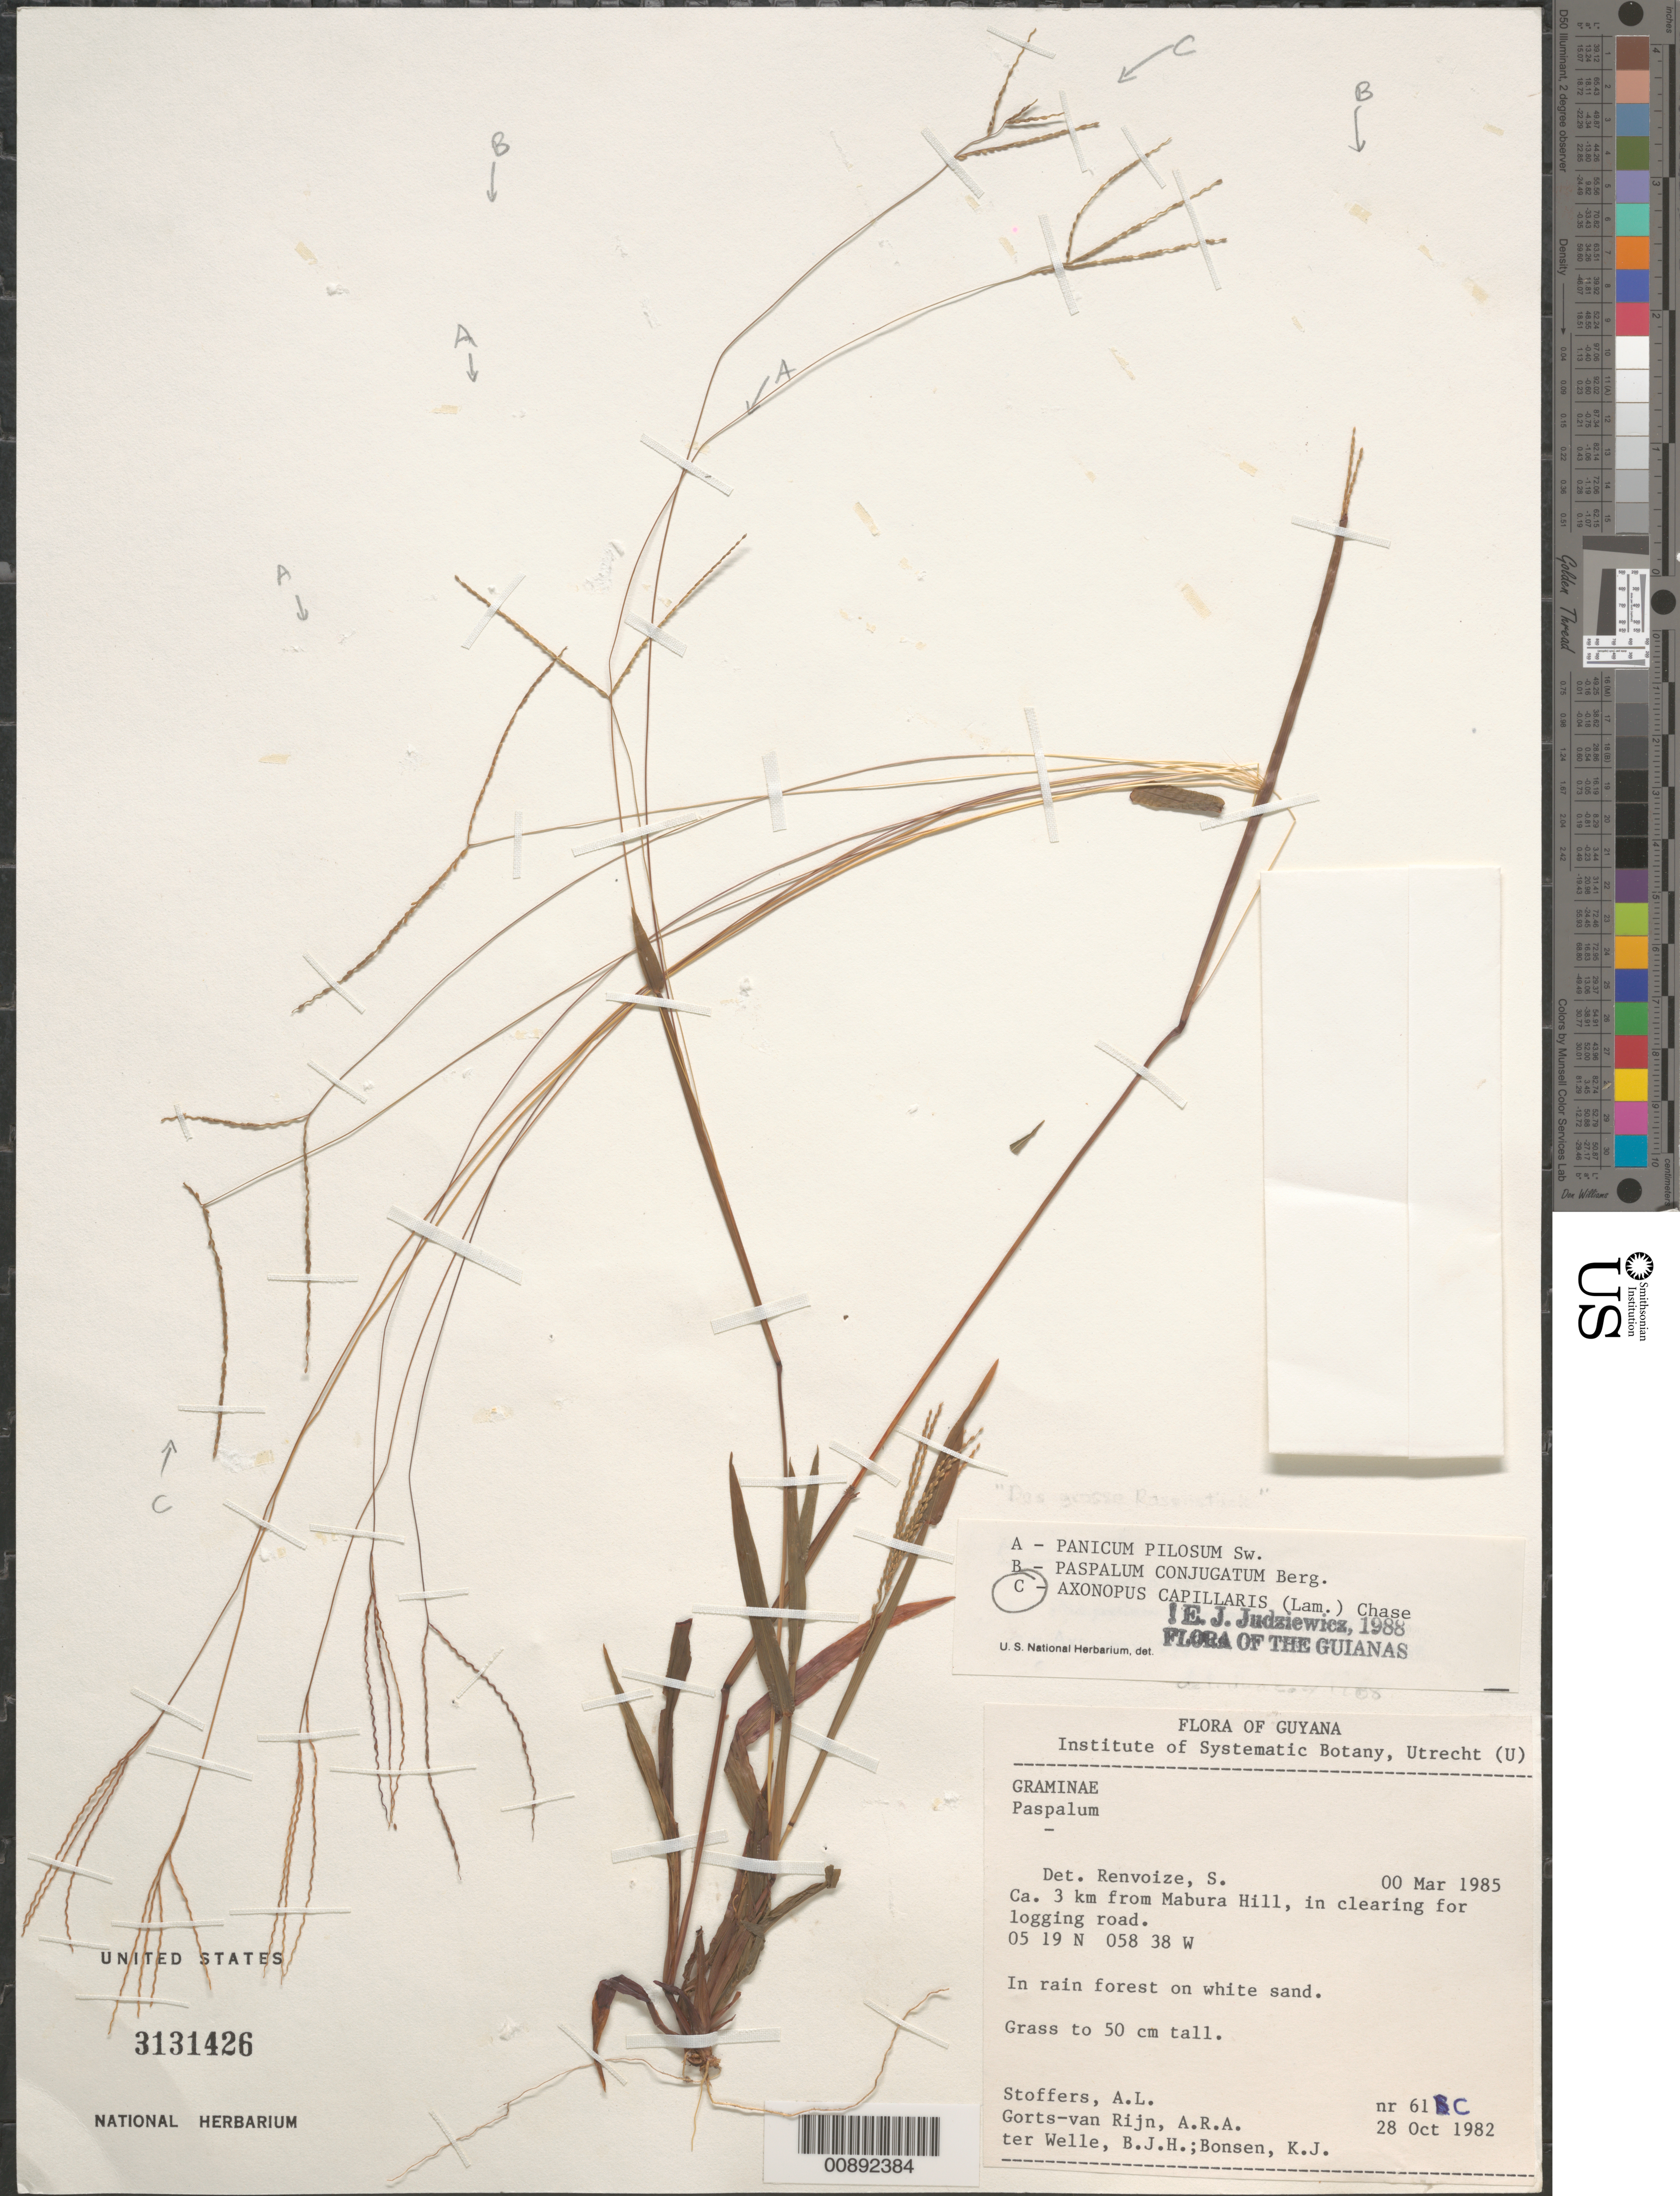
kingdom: Plantae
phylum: Tracheophyta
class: Liliopsida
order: Poales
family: Poaceae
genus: Axonopus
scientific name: Axonopus capillaris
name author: (Lam.) Chase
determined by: Judziewicz, E. J.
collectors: A. Stoffers, A. .R. A. Görts-van Rijn, B. Welle & K. Bonsen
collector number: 61 C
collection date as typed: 28-Oct-82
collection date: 1982-10-28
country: Guyana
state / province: U. Demerara-Berbice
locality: Mabura Hill, ca. 3 km from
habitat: Rainforest on white sand; in clearing for logging road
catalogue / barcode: US 3131426